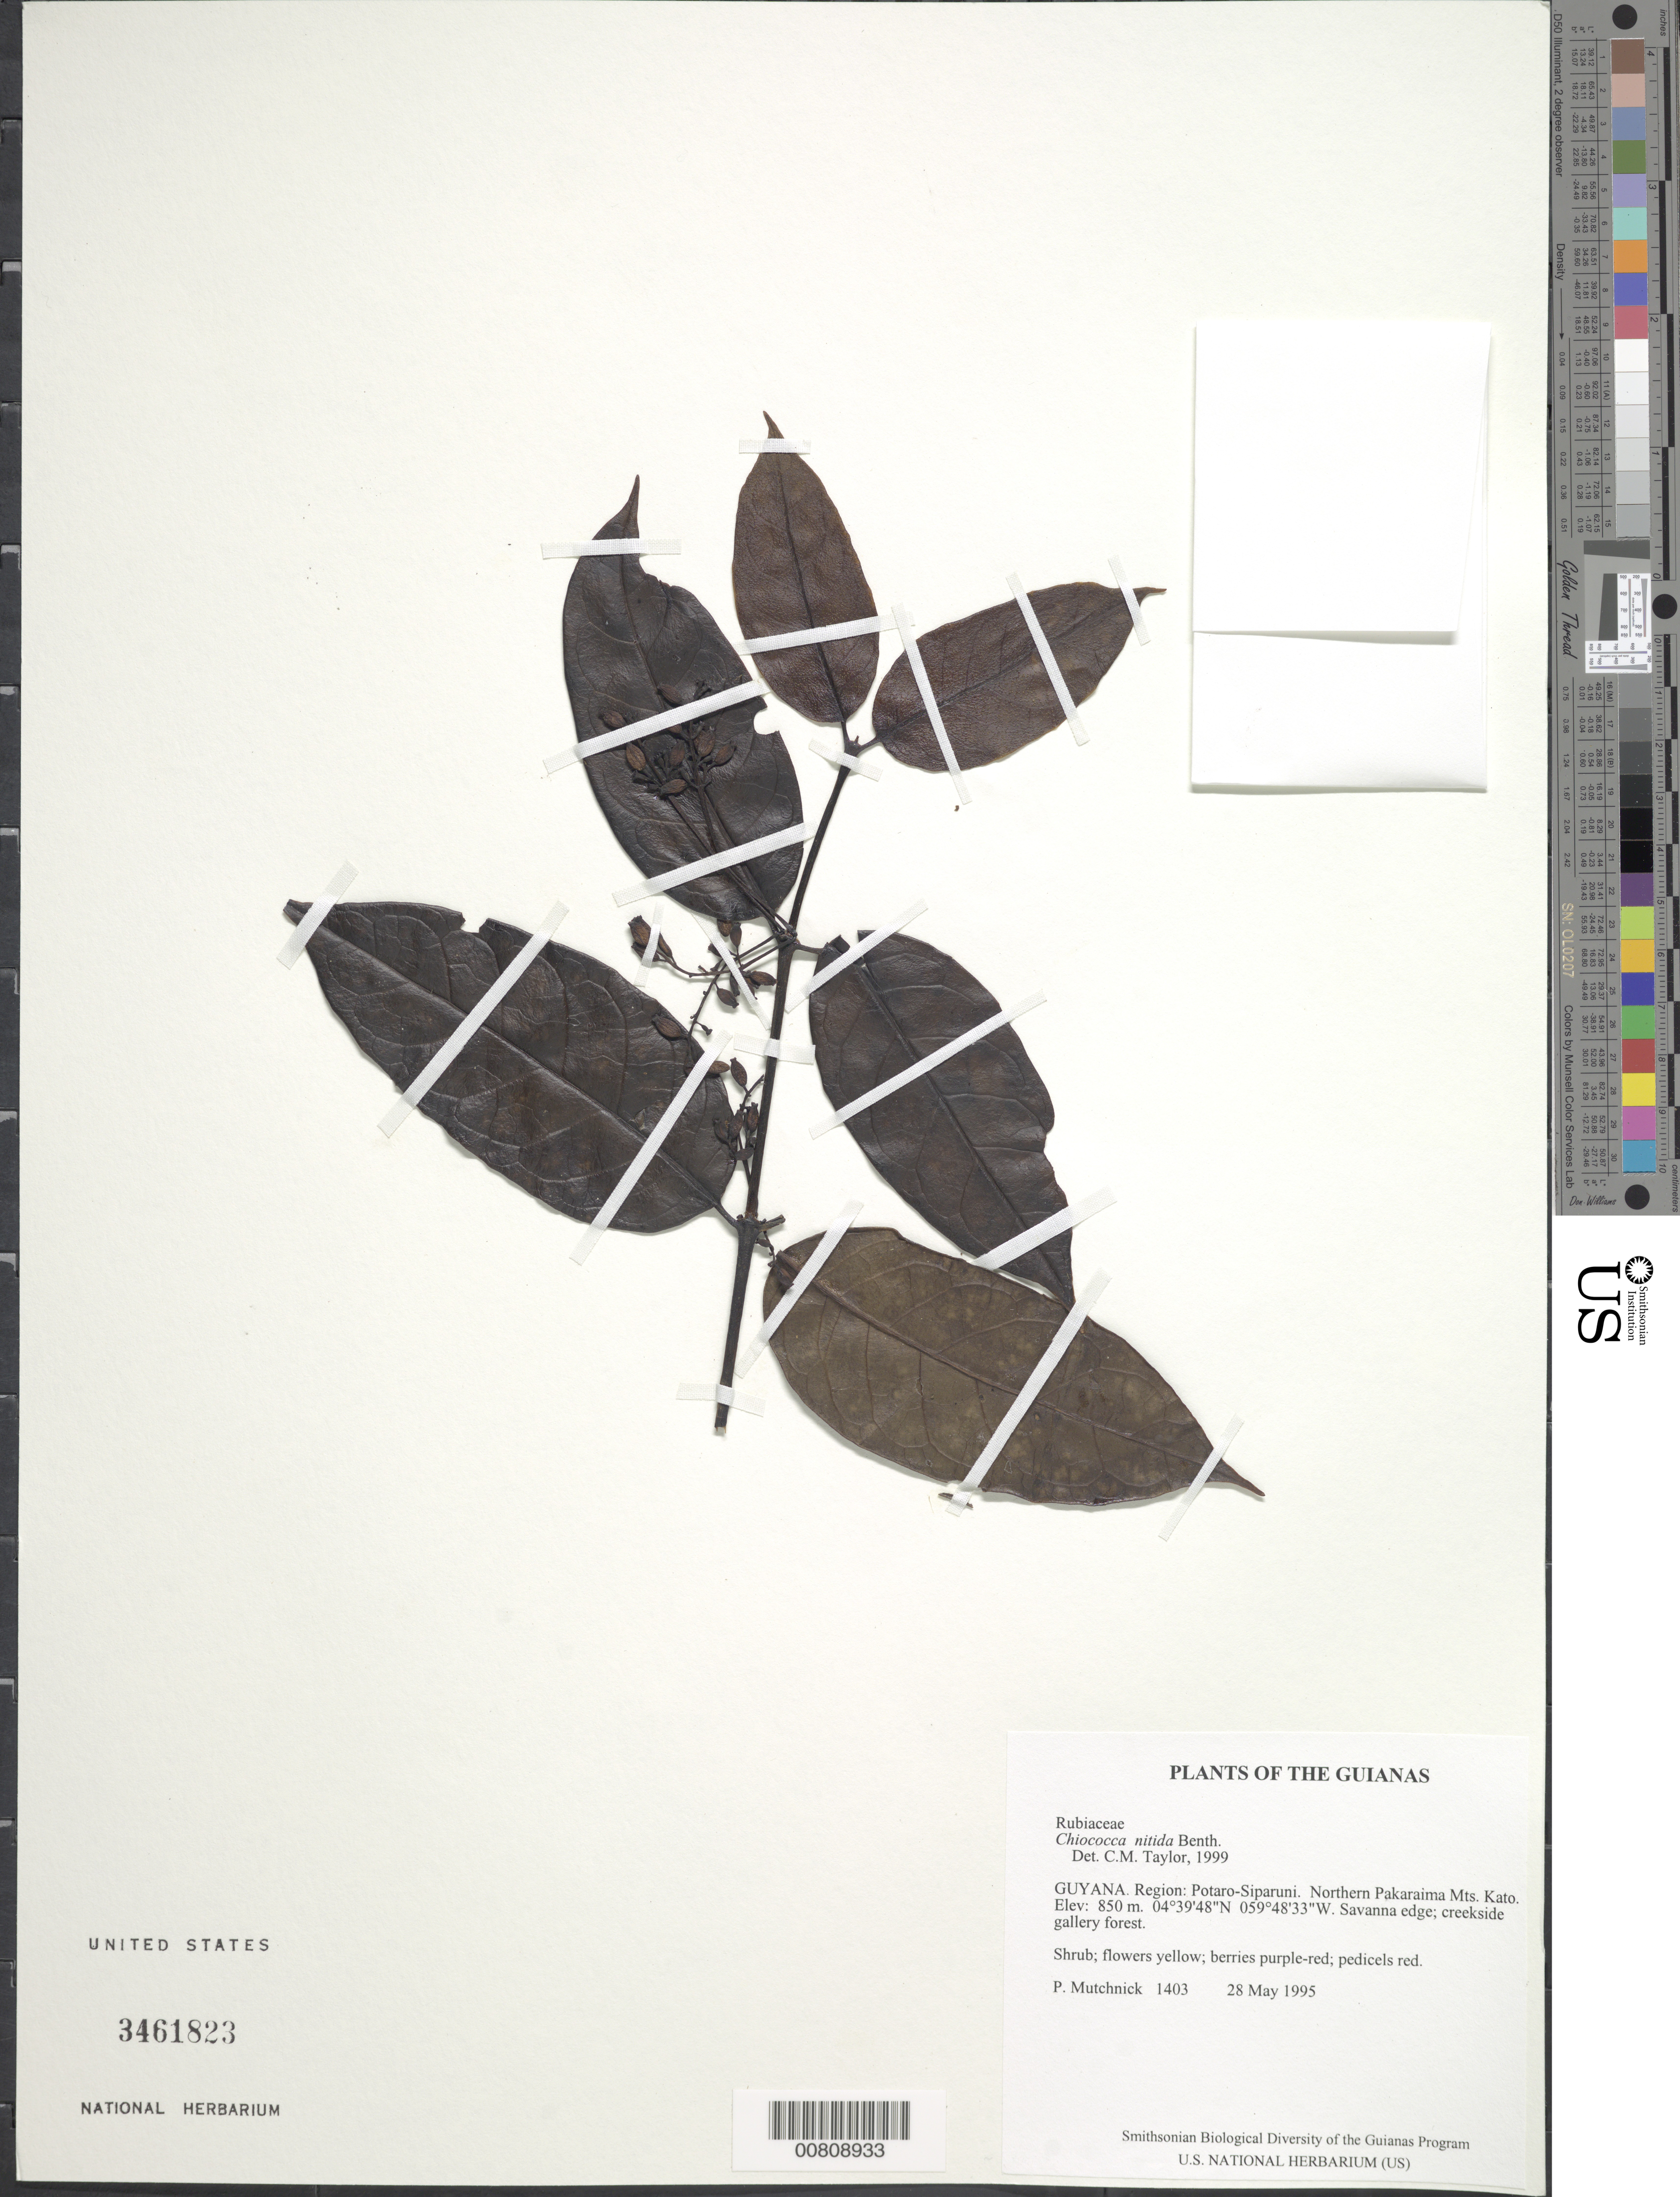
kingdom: Plantae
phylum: Tracheophyta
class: Magnoliopsida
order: Gentianales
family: Rubiaceae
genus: Chiococca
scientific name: Chiococca nitida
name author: Benth.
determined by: Taylor, Charlotte M.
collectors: P. Mutchnick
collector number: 1403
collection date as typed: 28 May 1995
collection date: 1995-05-28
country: Guyana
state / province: Potaro-Siparuni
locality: Northern Pakaraima Mts. Kato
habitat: Savanna edge; creekside gallery forest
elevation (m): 850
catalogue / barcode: US 3461823